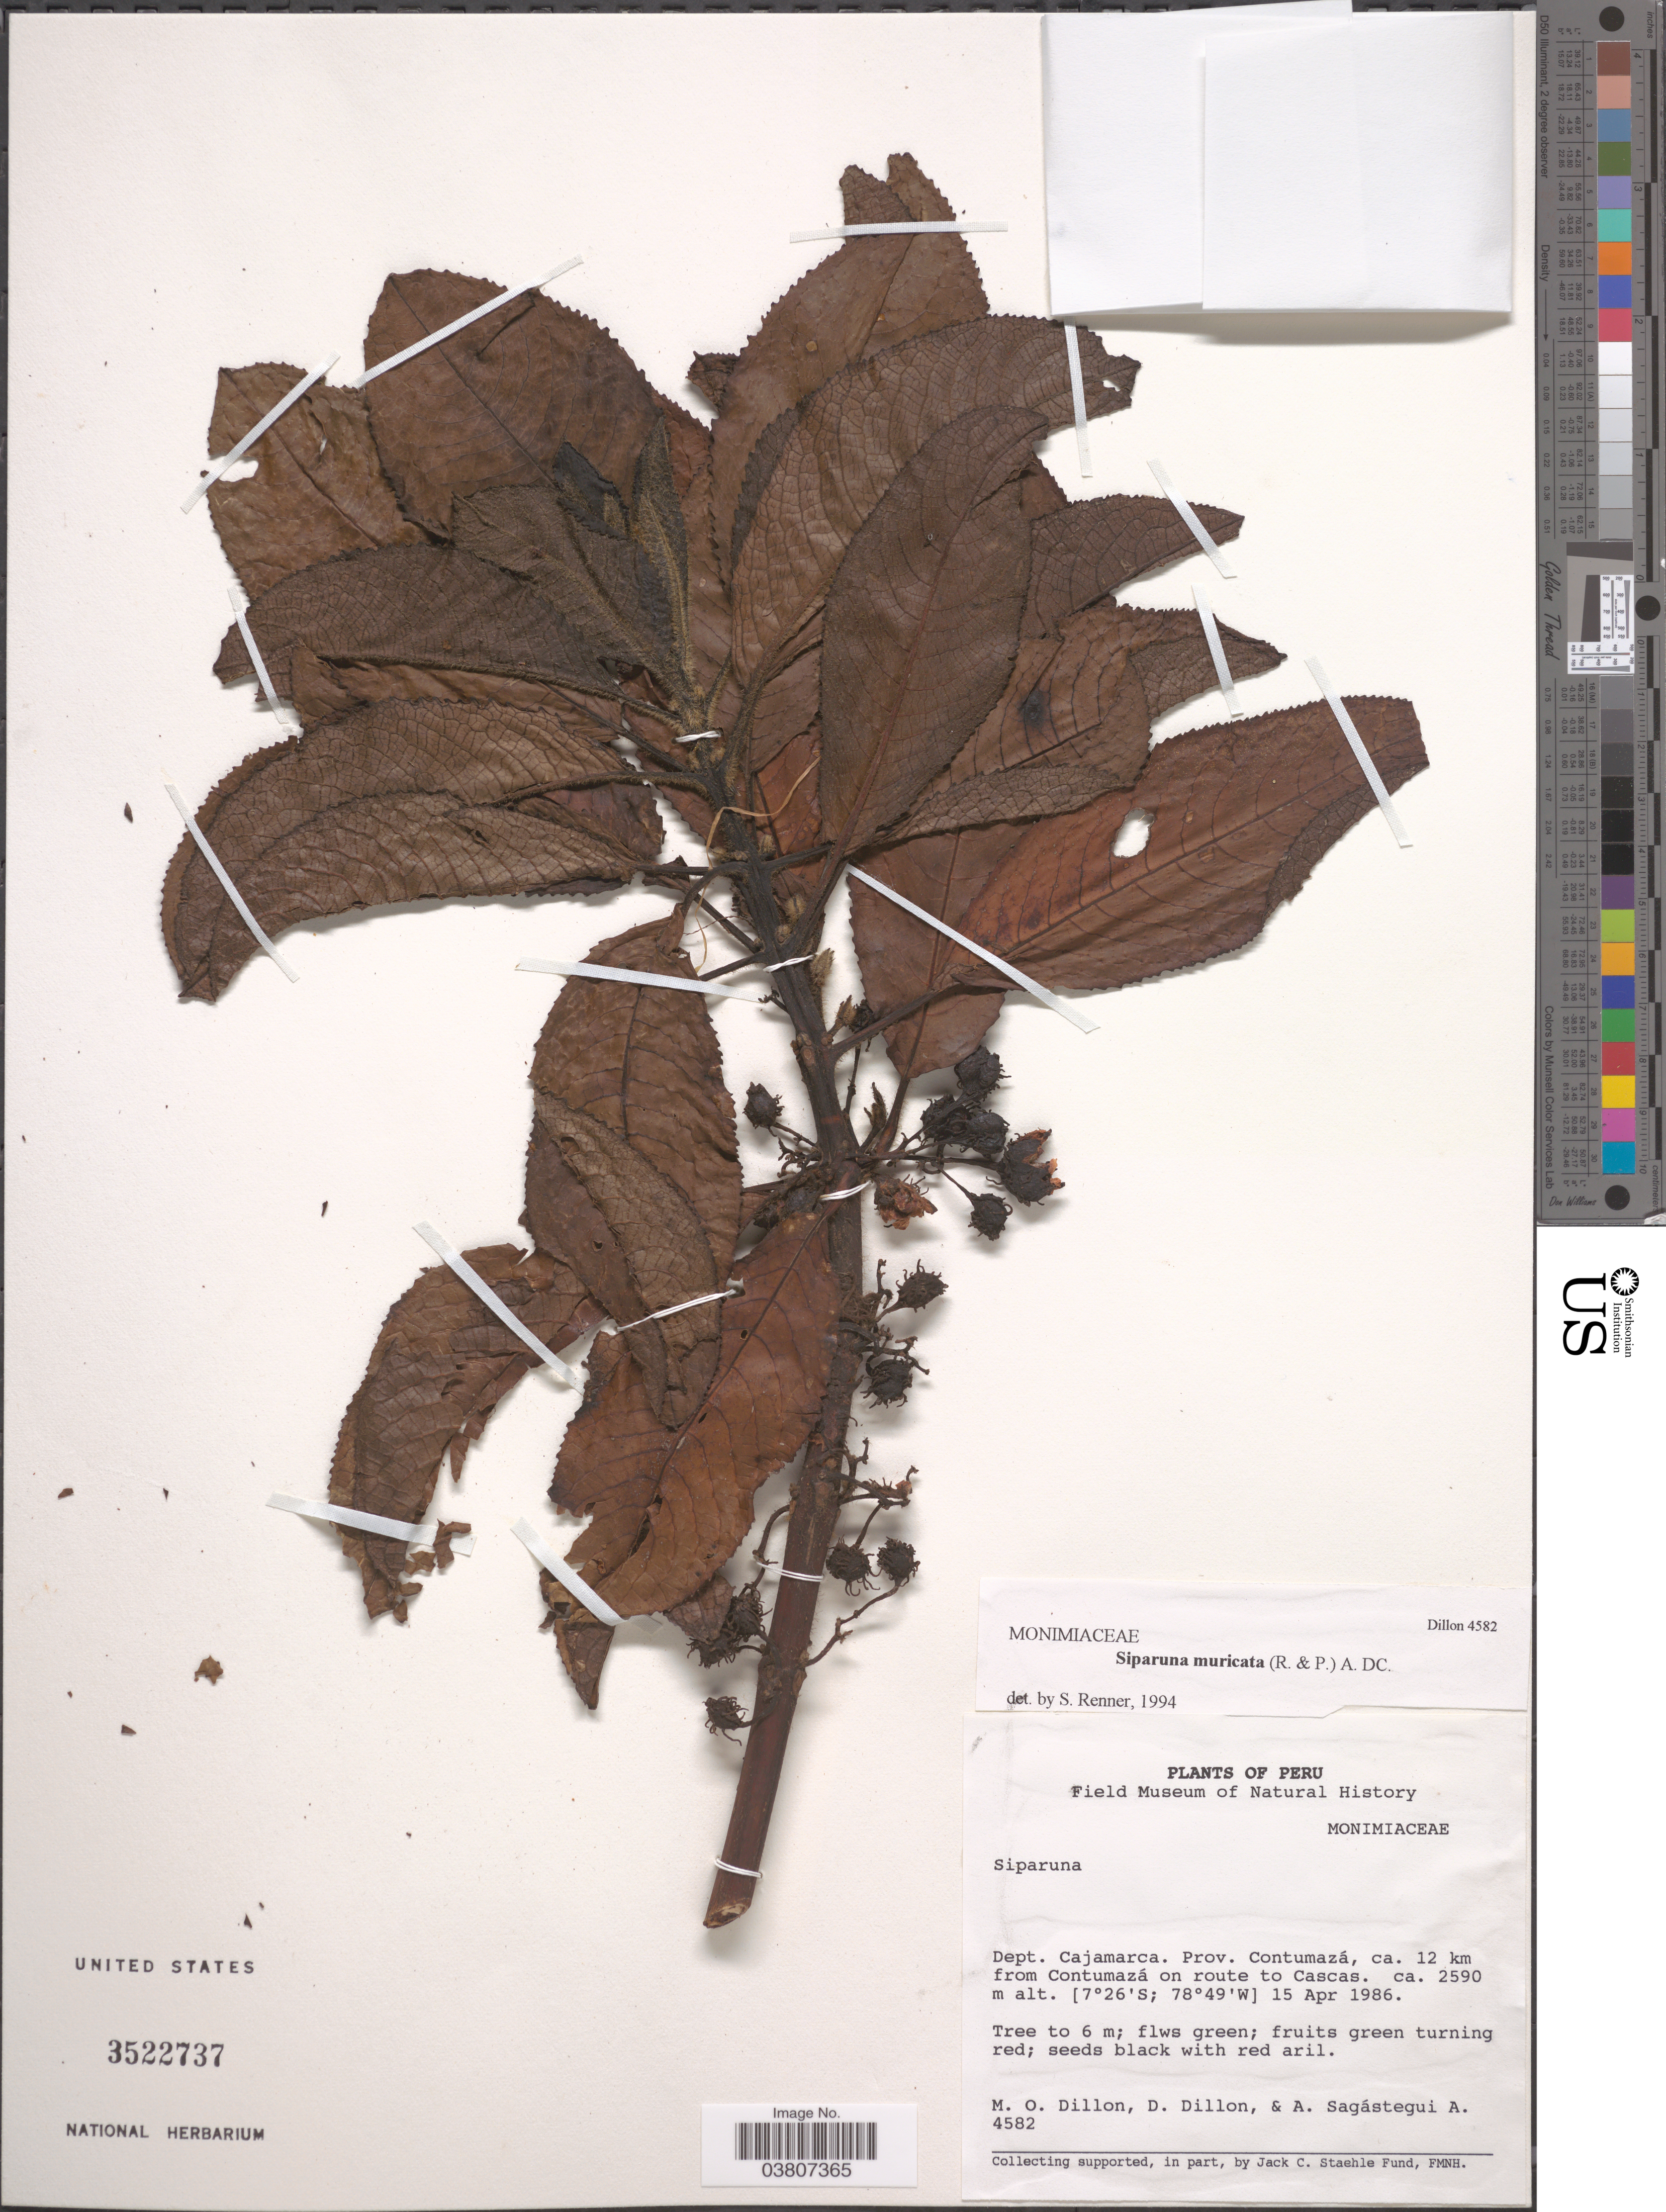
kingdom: Plantae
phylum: Tracheophyta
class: Magnoliopsida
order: Laurales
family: Siparunaceae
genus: Siparuna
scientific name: Siparuna muricata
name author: (Ruiz & Pav.) A. DC.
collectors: M. O. Dillon, D. Dillon & A. Sagástegui A.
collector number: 4582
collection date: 1986-04-15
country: Peru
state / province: Cajamarca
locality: Dept. Cajamarca. Prov. Contumazá, ca. 12 km from Contumazá on route to Cascas.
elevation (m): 2590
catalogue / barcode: US 3522737